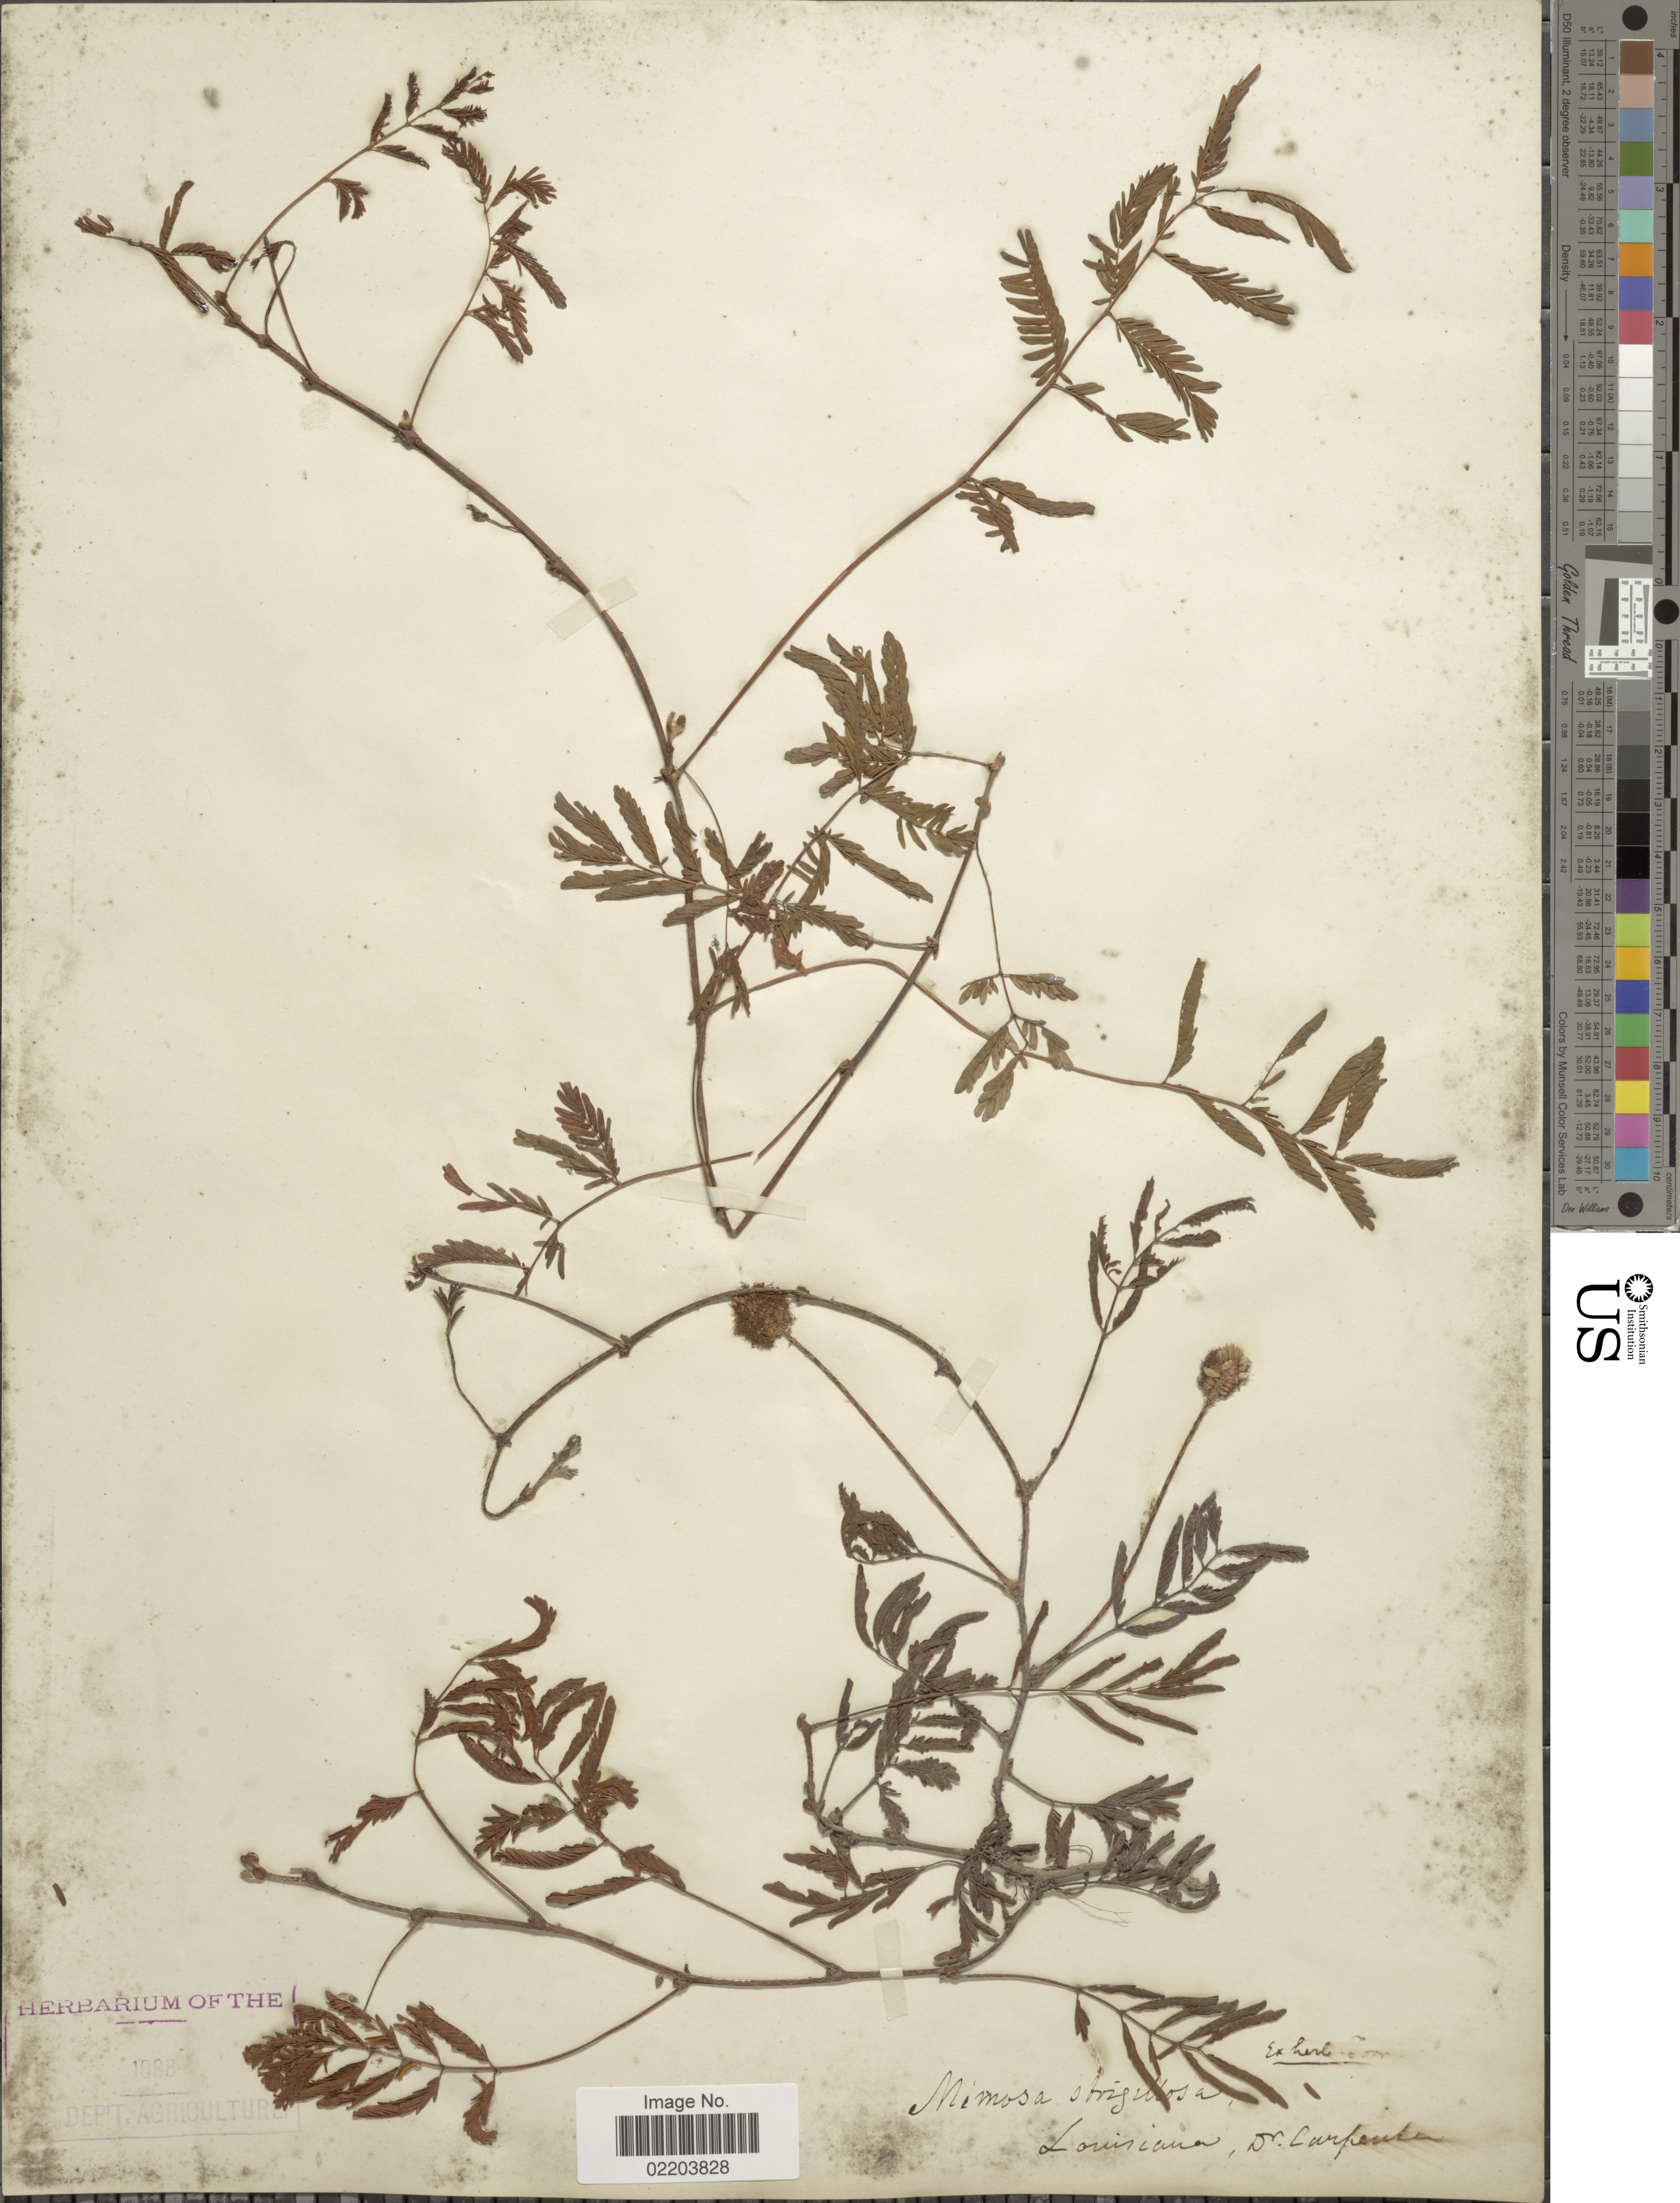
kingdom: Plantae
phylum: Tracheophyta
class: Magnoliopsida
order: Fabales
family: Fabaceae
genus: Mimosa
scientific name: Mimosa strigillosa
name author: Torr. & A. Gray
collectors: -. Carpenter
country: United States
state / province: Louisiana